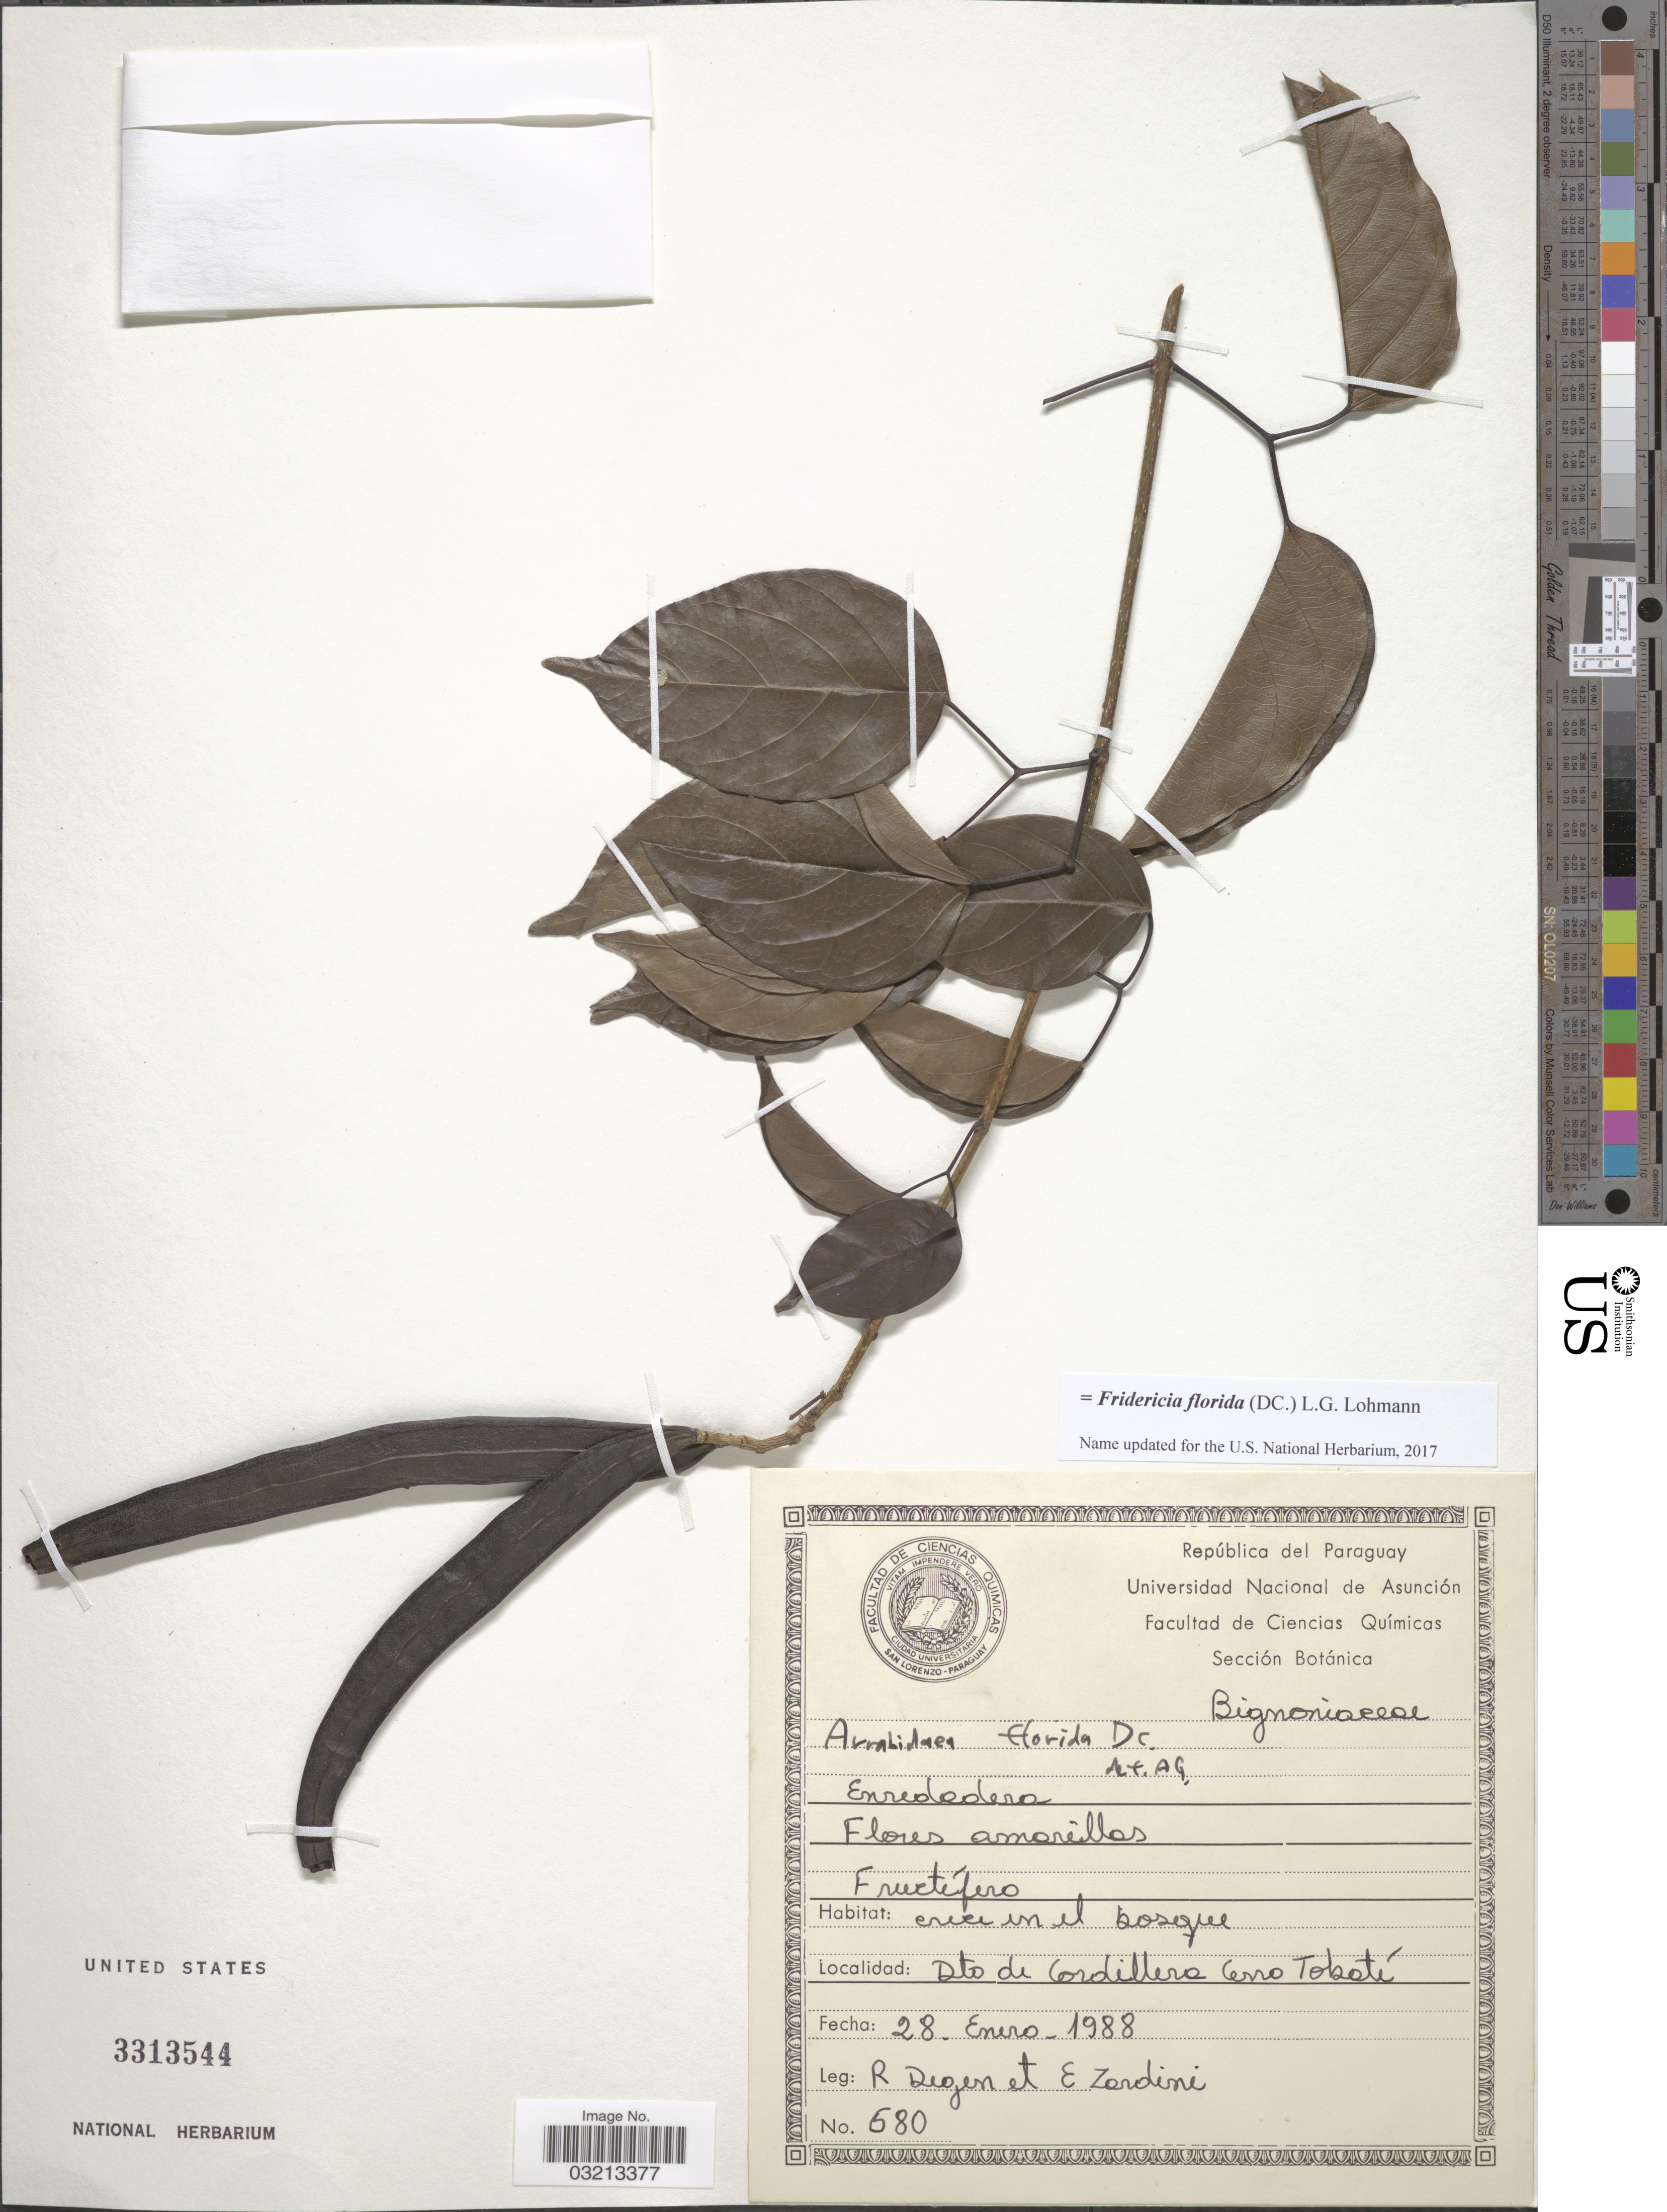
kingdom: Plantae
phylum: Tracheophyta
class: Magnoliopsida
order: Lamiales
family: Bignoniaceae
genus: Fridericia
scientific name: Fridericia florida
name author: (DC.) L.G. Lohmann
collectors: R. Degen & E. Zardini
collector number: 580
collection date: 1988-01-28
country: Paraguay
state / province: Cordillera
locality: Dto de Cordillera, Cerro Tobotí.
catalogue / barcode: US 3313544